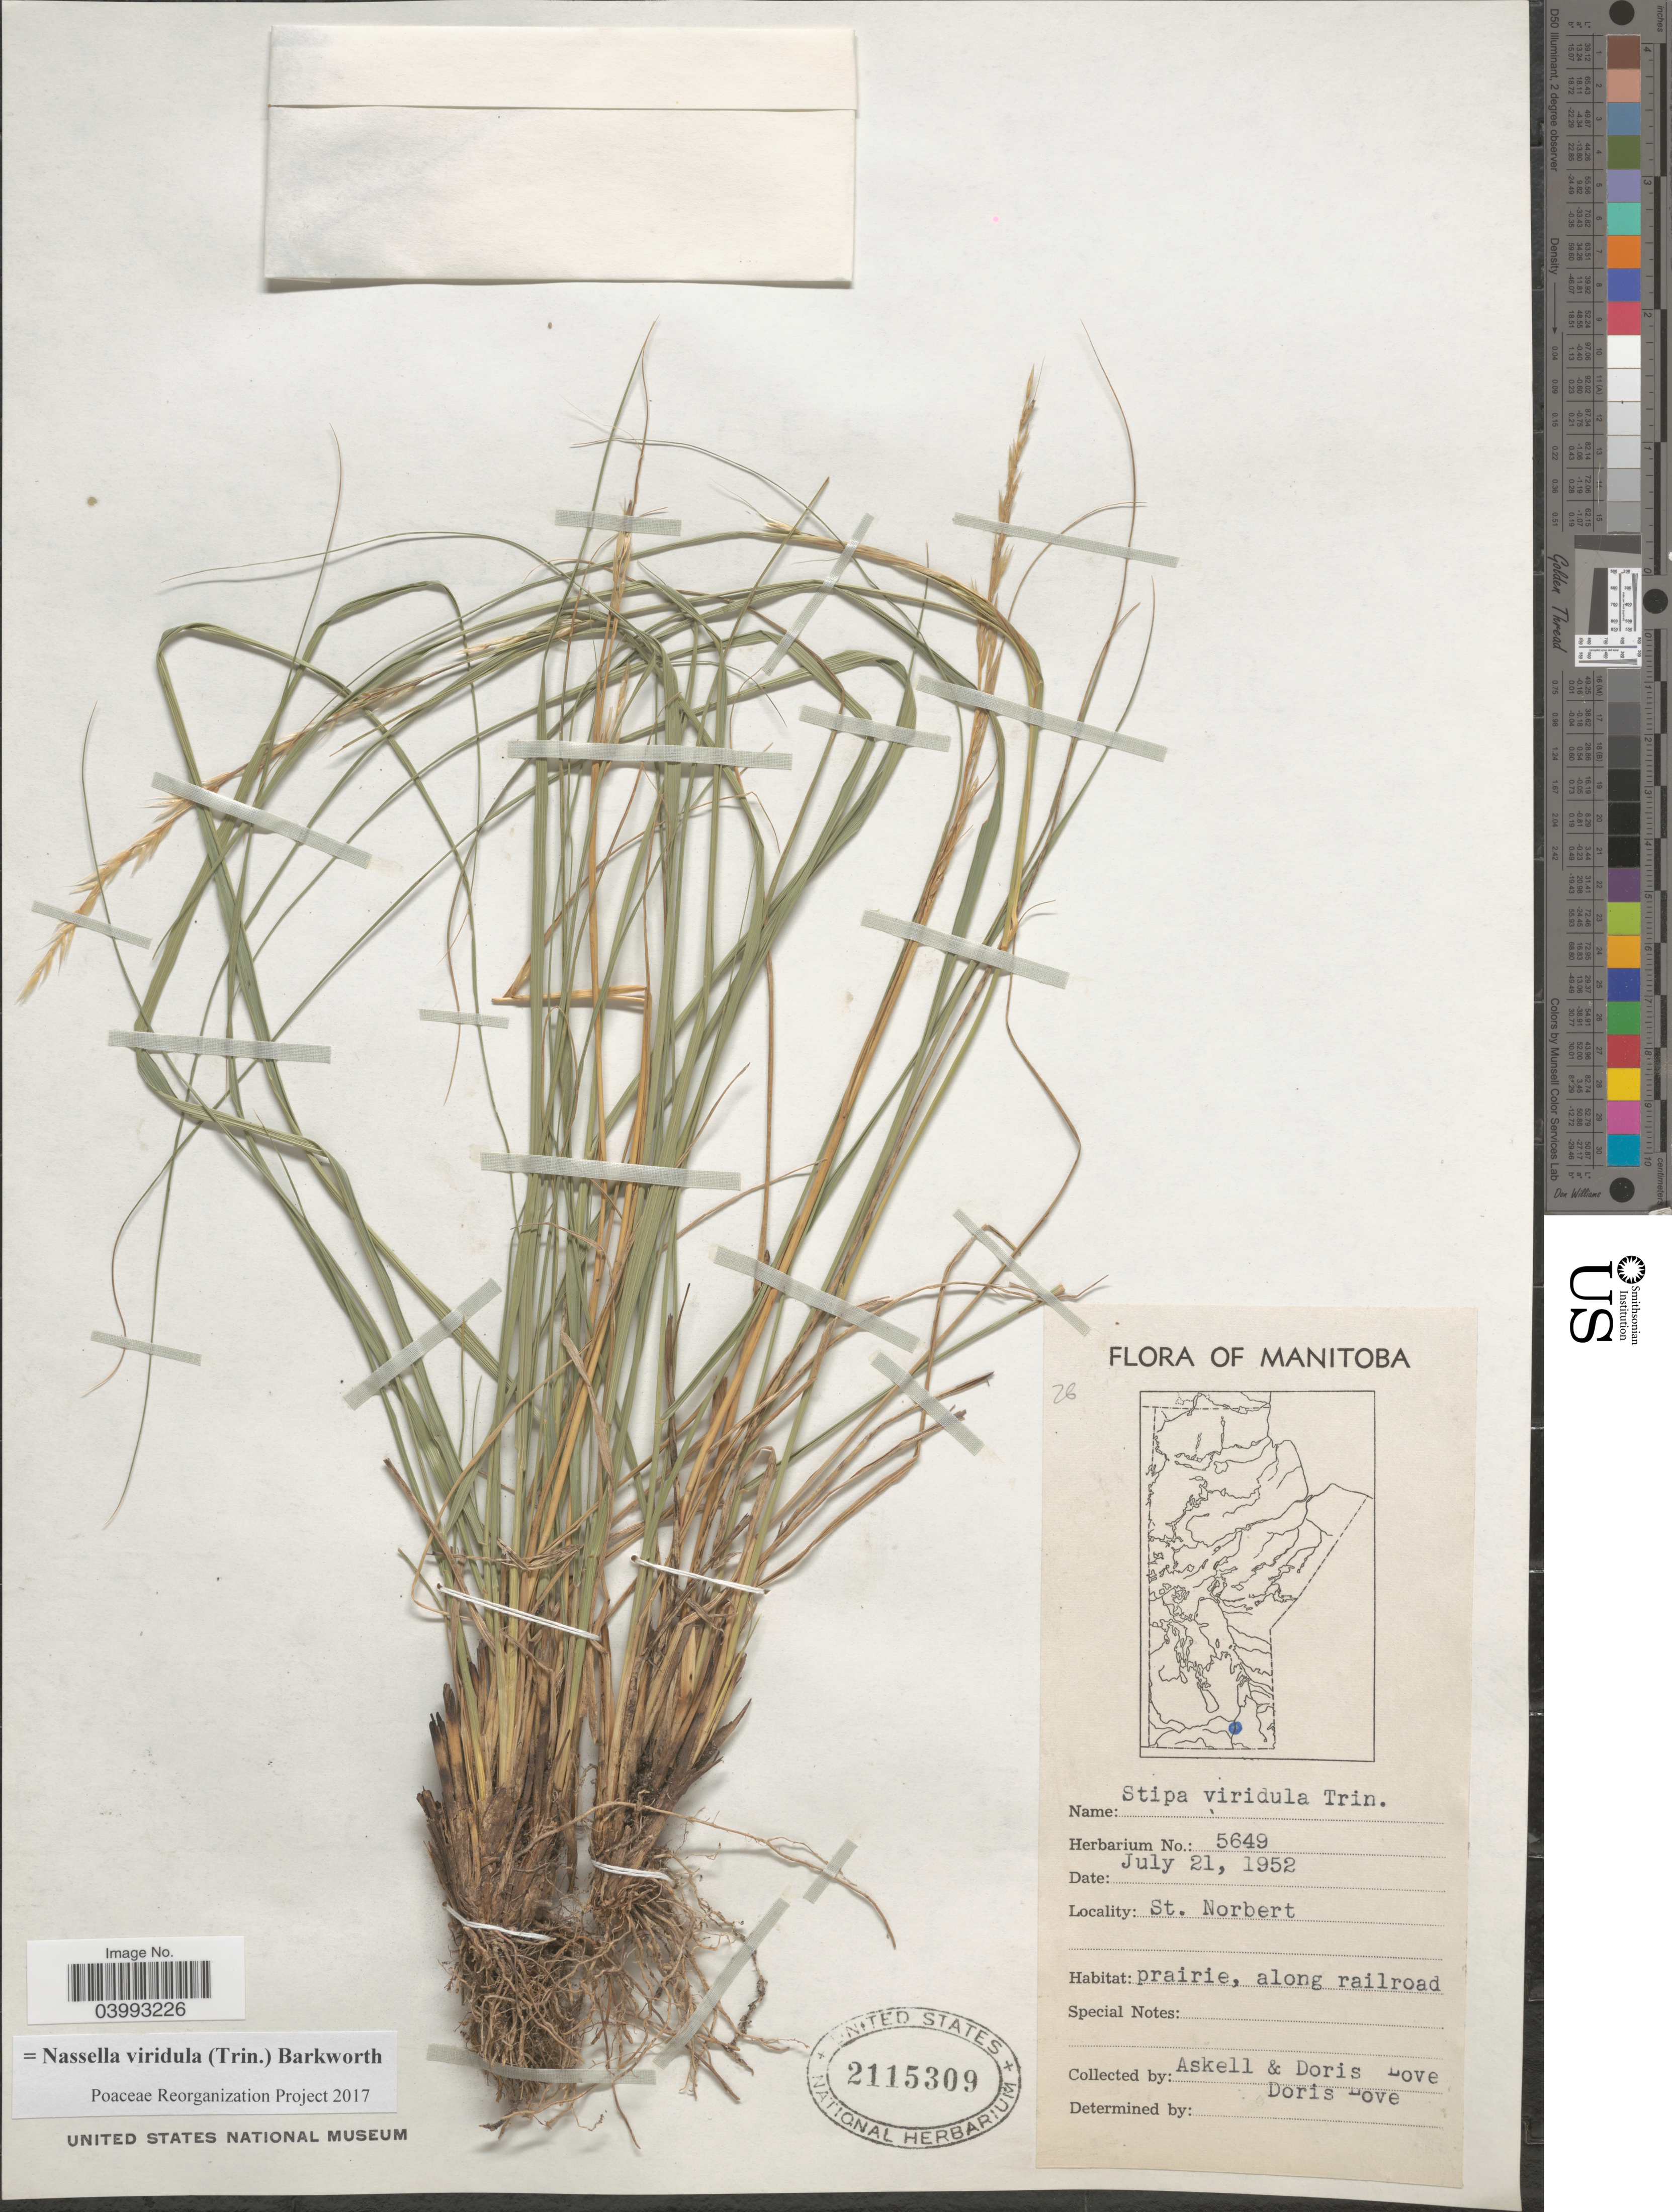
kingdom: Plantae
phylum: Tracheophyta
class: Liliopsida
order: Poales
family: Poaceae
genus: Nassella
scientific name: Nassella viridula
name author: (Trin.) Barkworth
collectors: Á. Löve & D. Löve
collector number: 5649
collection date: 1952-07-21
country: Canada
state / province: Manitoba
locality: St. Norbert. Along railroad.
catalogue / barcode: US 2115309